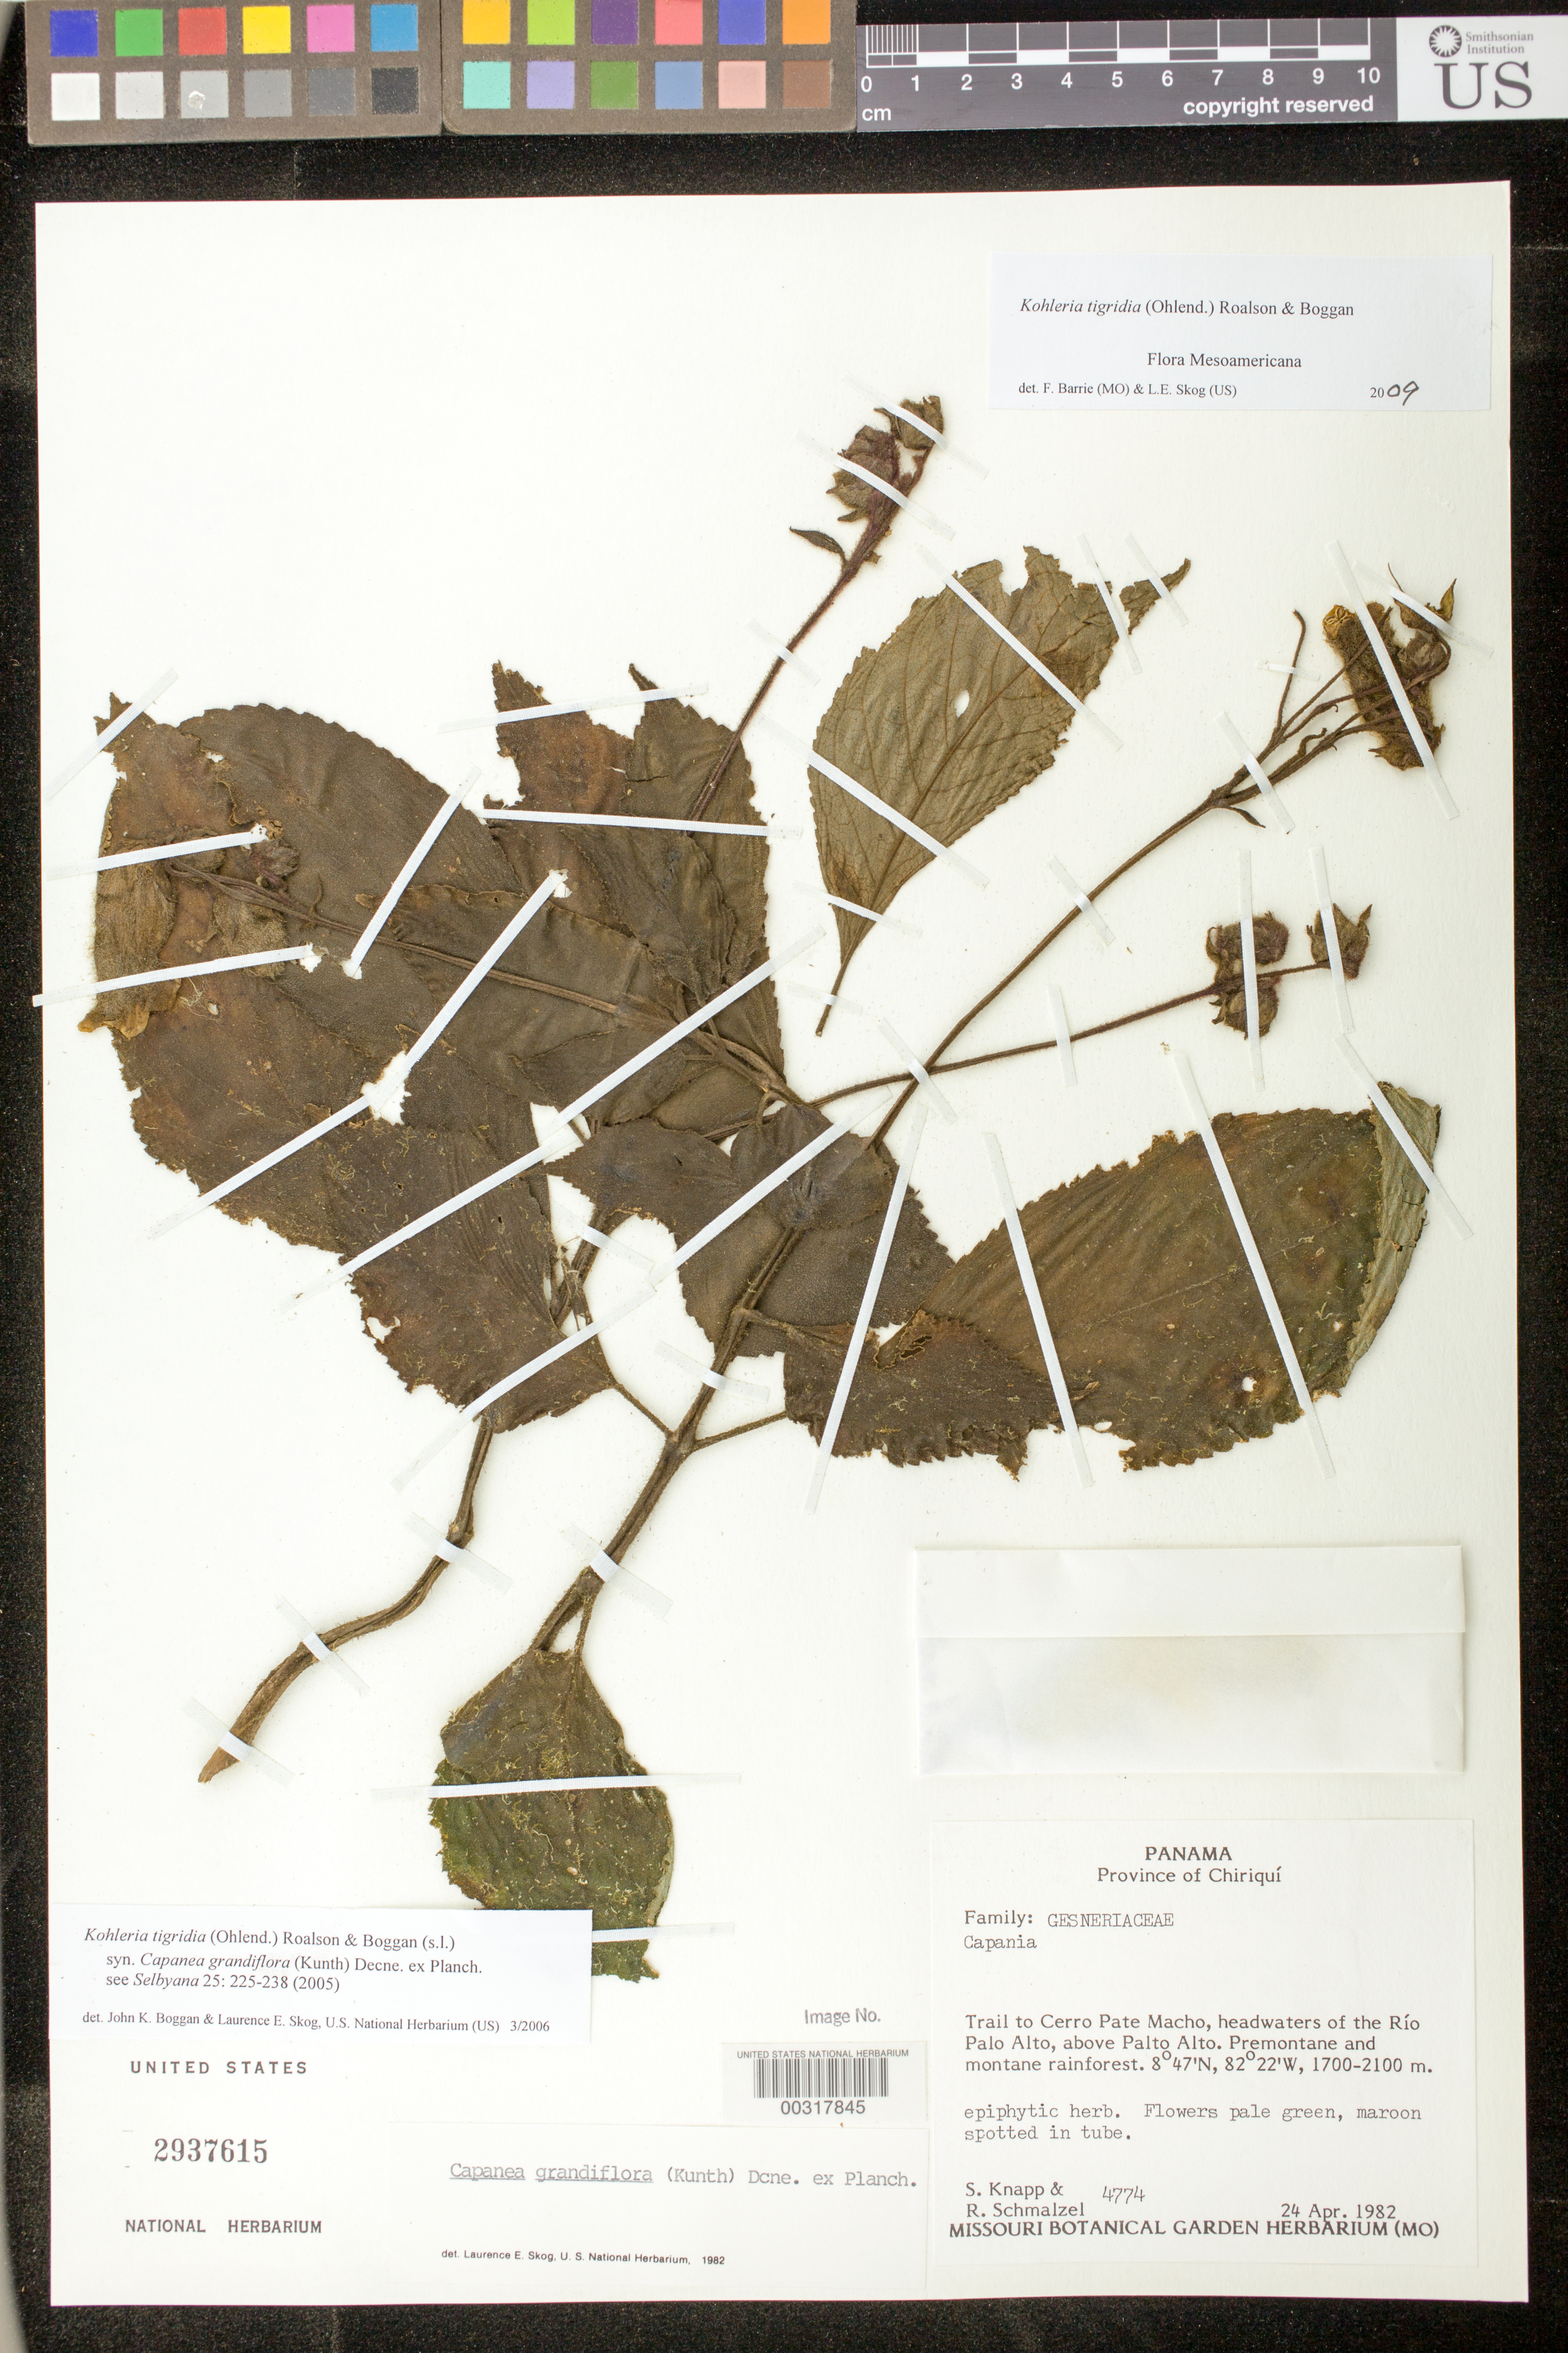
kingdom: Plantae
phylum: Tracheophyta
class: Magnoliopsida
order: Lamiales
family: Gesneriaceae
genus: Kohleria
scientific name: Kohleria tigridia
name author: (Ohlend.) Roalson & Boggan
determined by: Boggan, J. K.; Skog, L. E.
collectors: S. Knapp & R. Schmalzel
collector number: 4774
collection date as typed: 24 Apr 1982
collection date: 1982-04-24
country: Panama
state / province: Chiriquí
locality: Trail to Cerro Pate Macho, headwaters of the Rio Palo Alto, above Palo Alto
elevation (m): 1700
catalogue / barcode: US 2937615